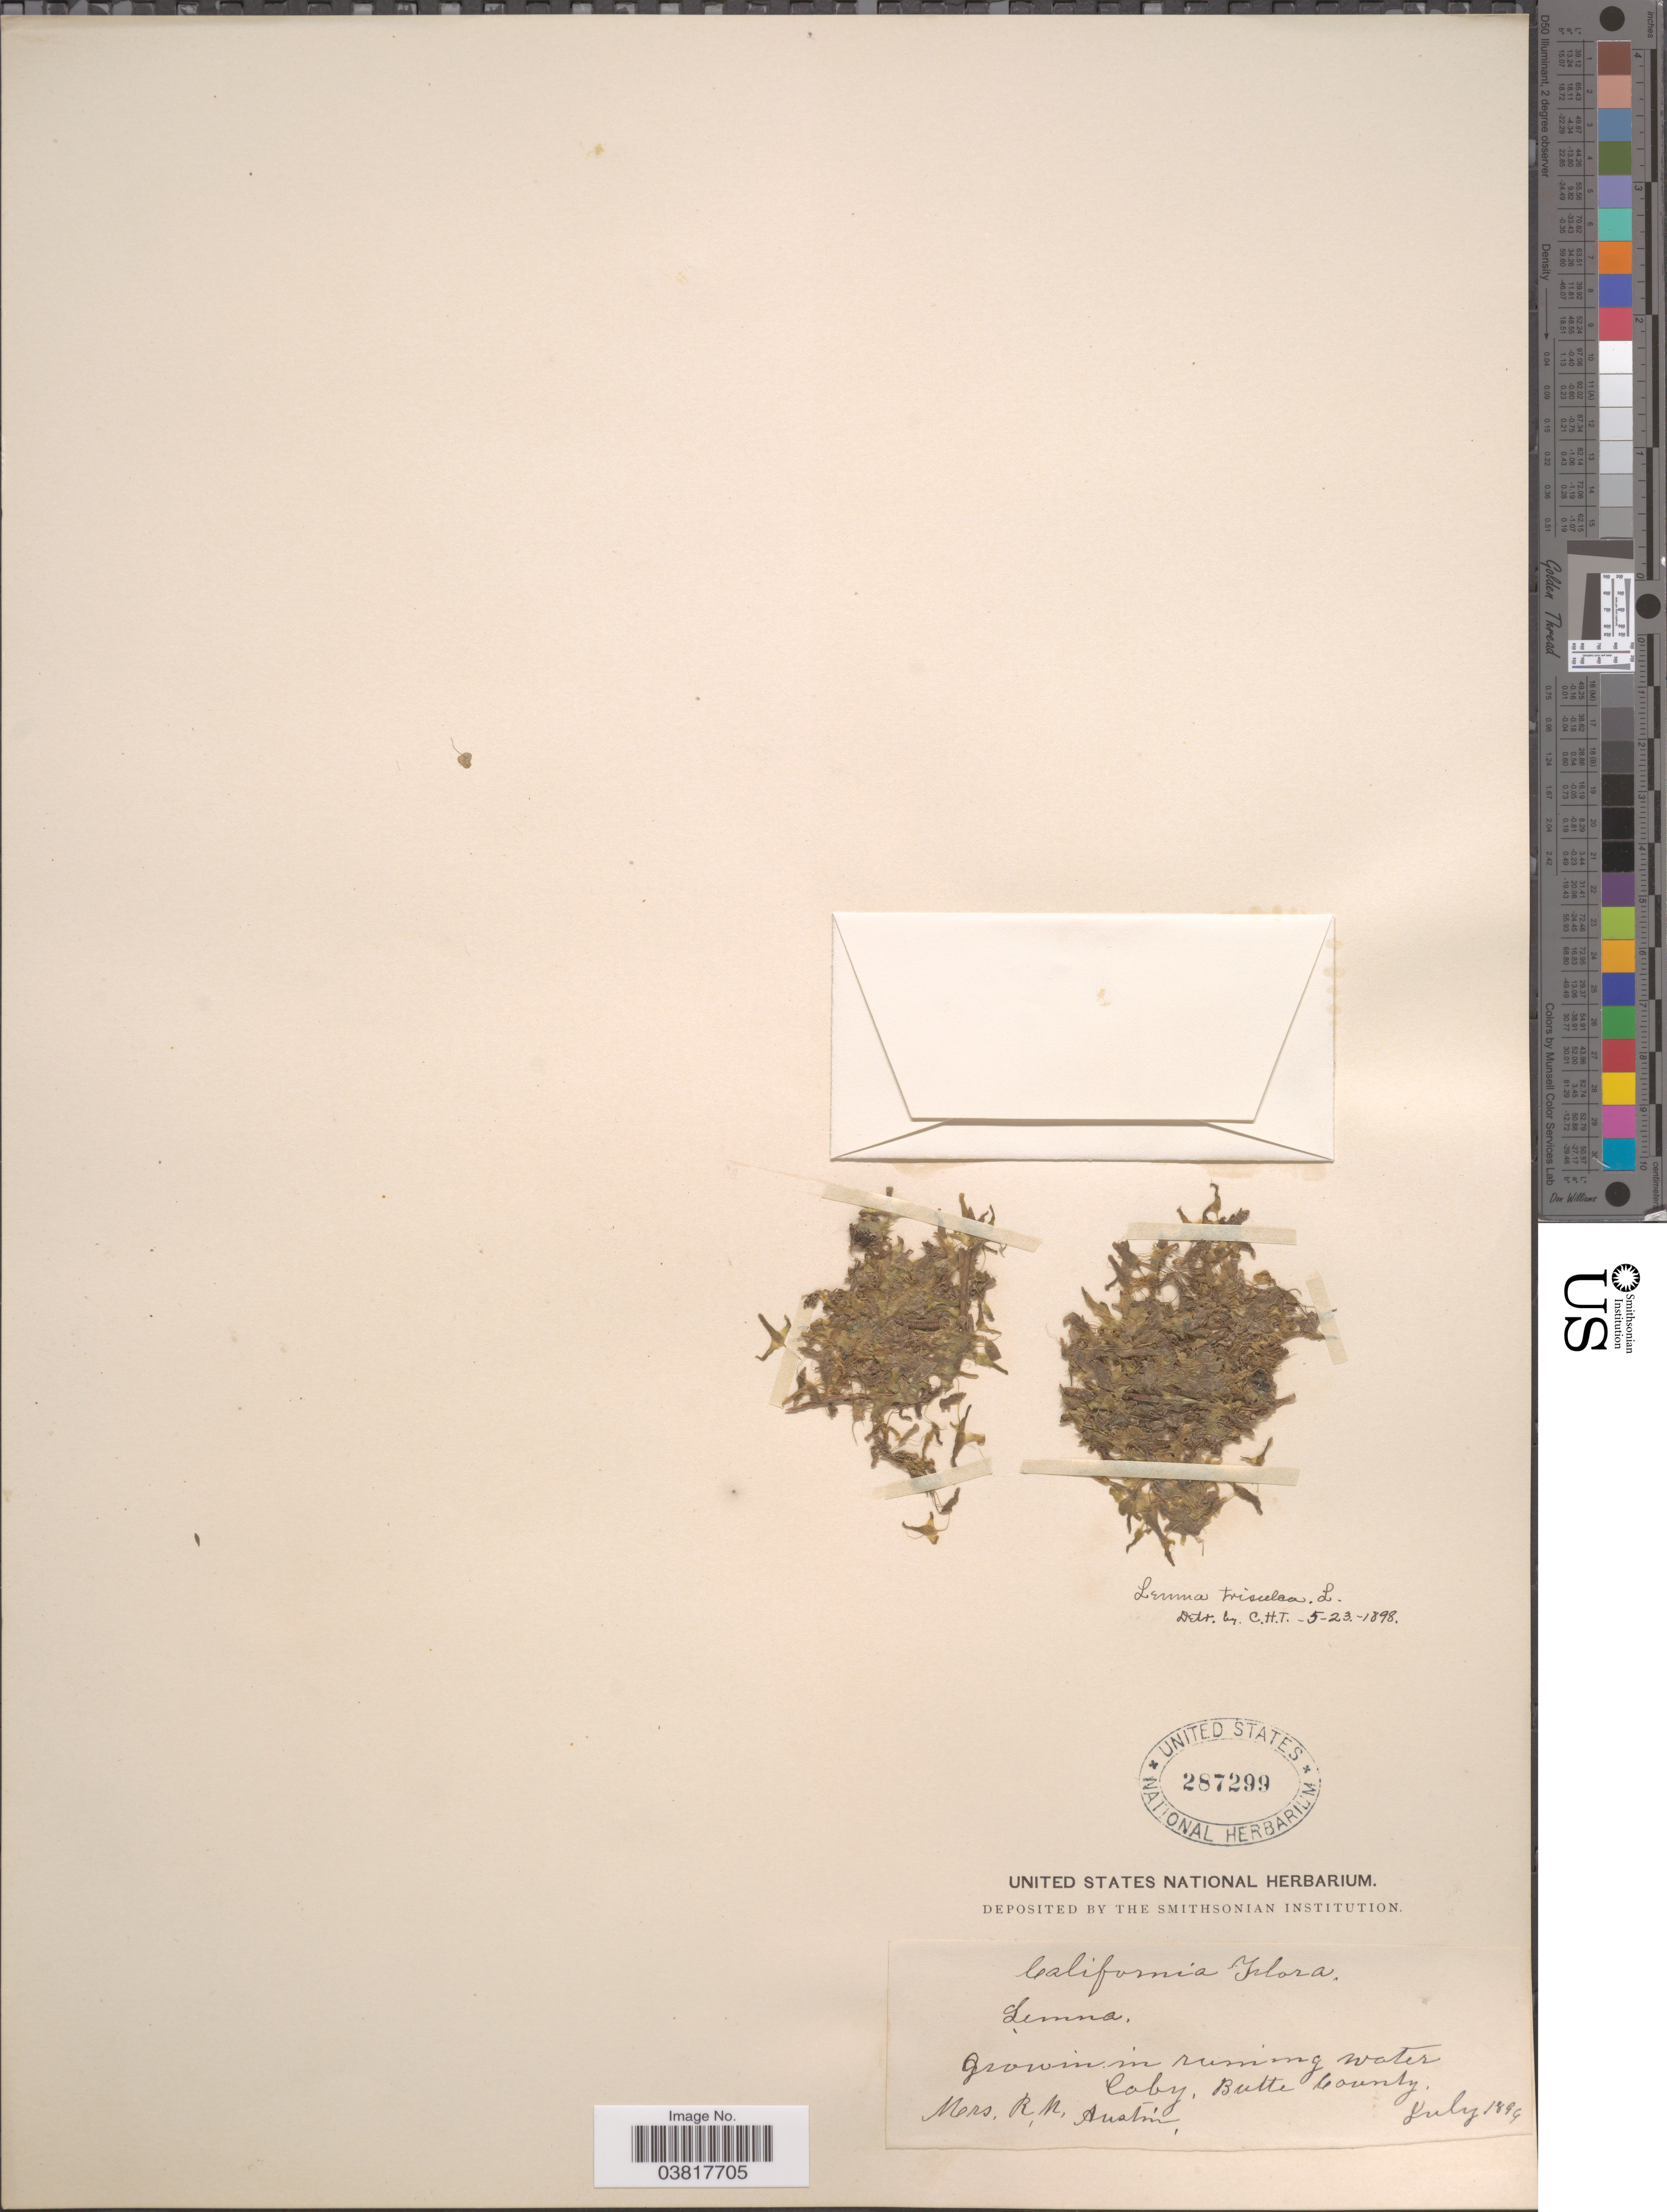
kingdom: Plantae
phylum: Tracheophyta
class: Liliopsida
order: Alismatales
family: Araceae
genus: Lemna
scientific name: Lemna trisulca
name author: L.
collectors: R. Austin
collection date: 1894-07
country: United States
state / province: California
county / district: Butte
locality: Coby, Butte County.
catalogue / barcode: US 287299